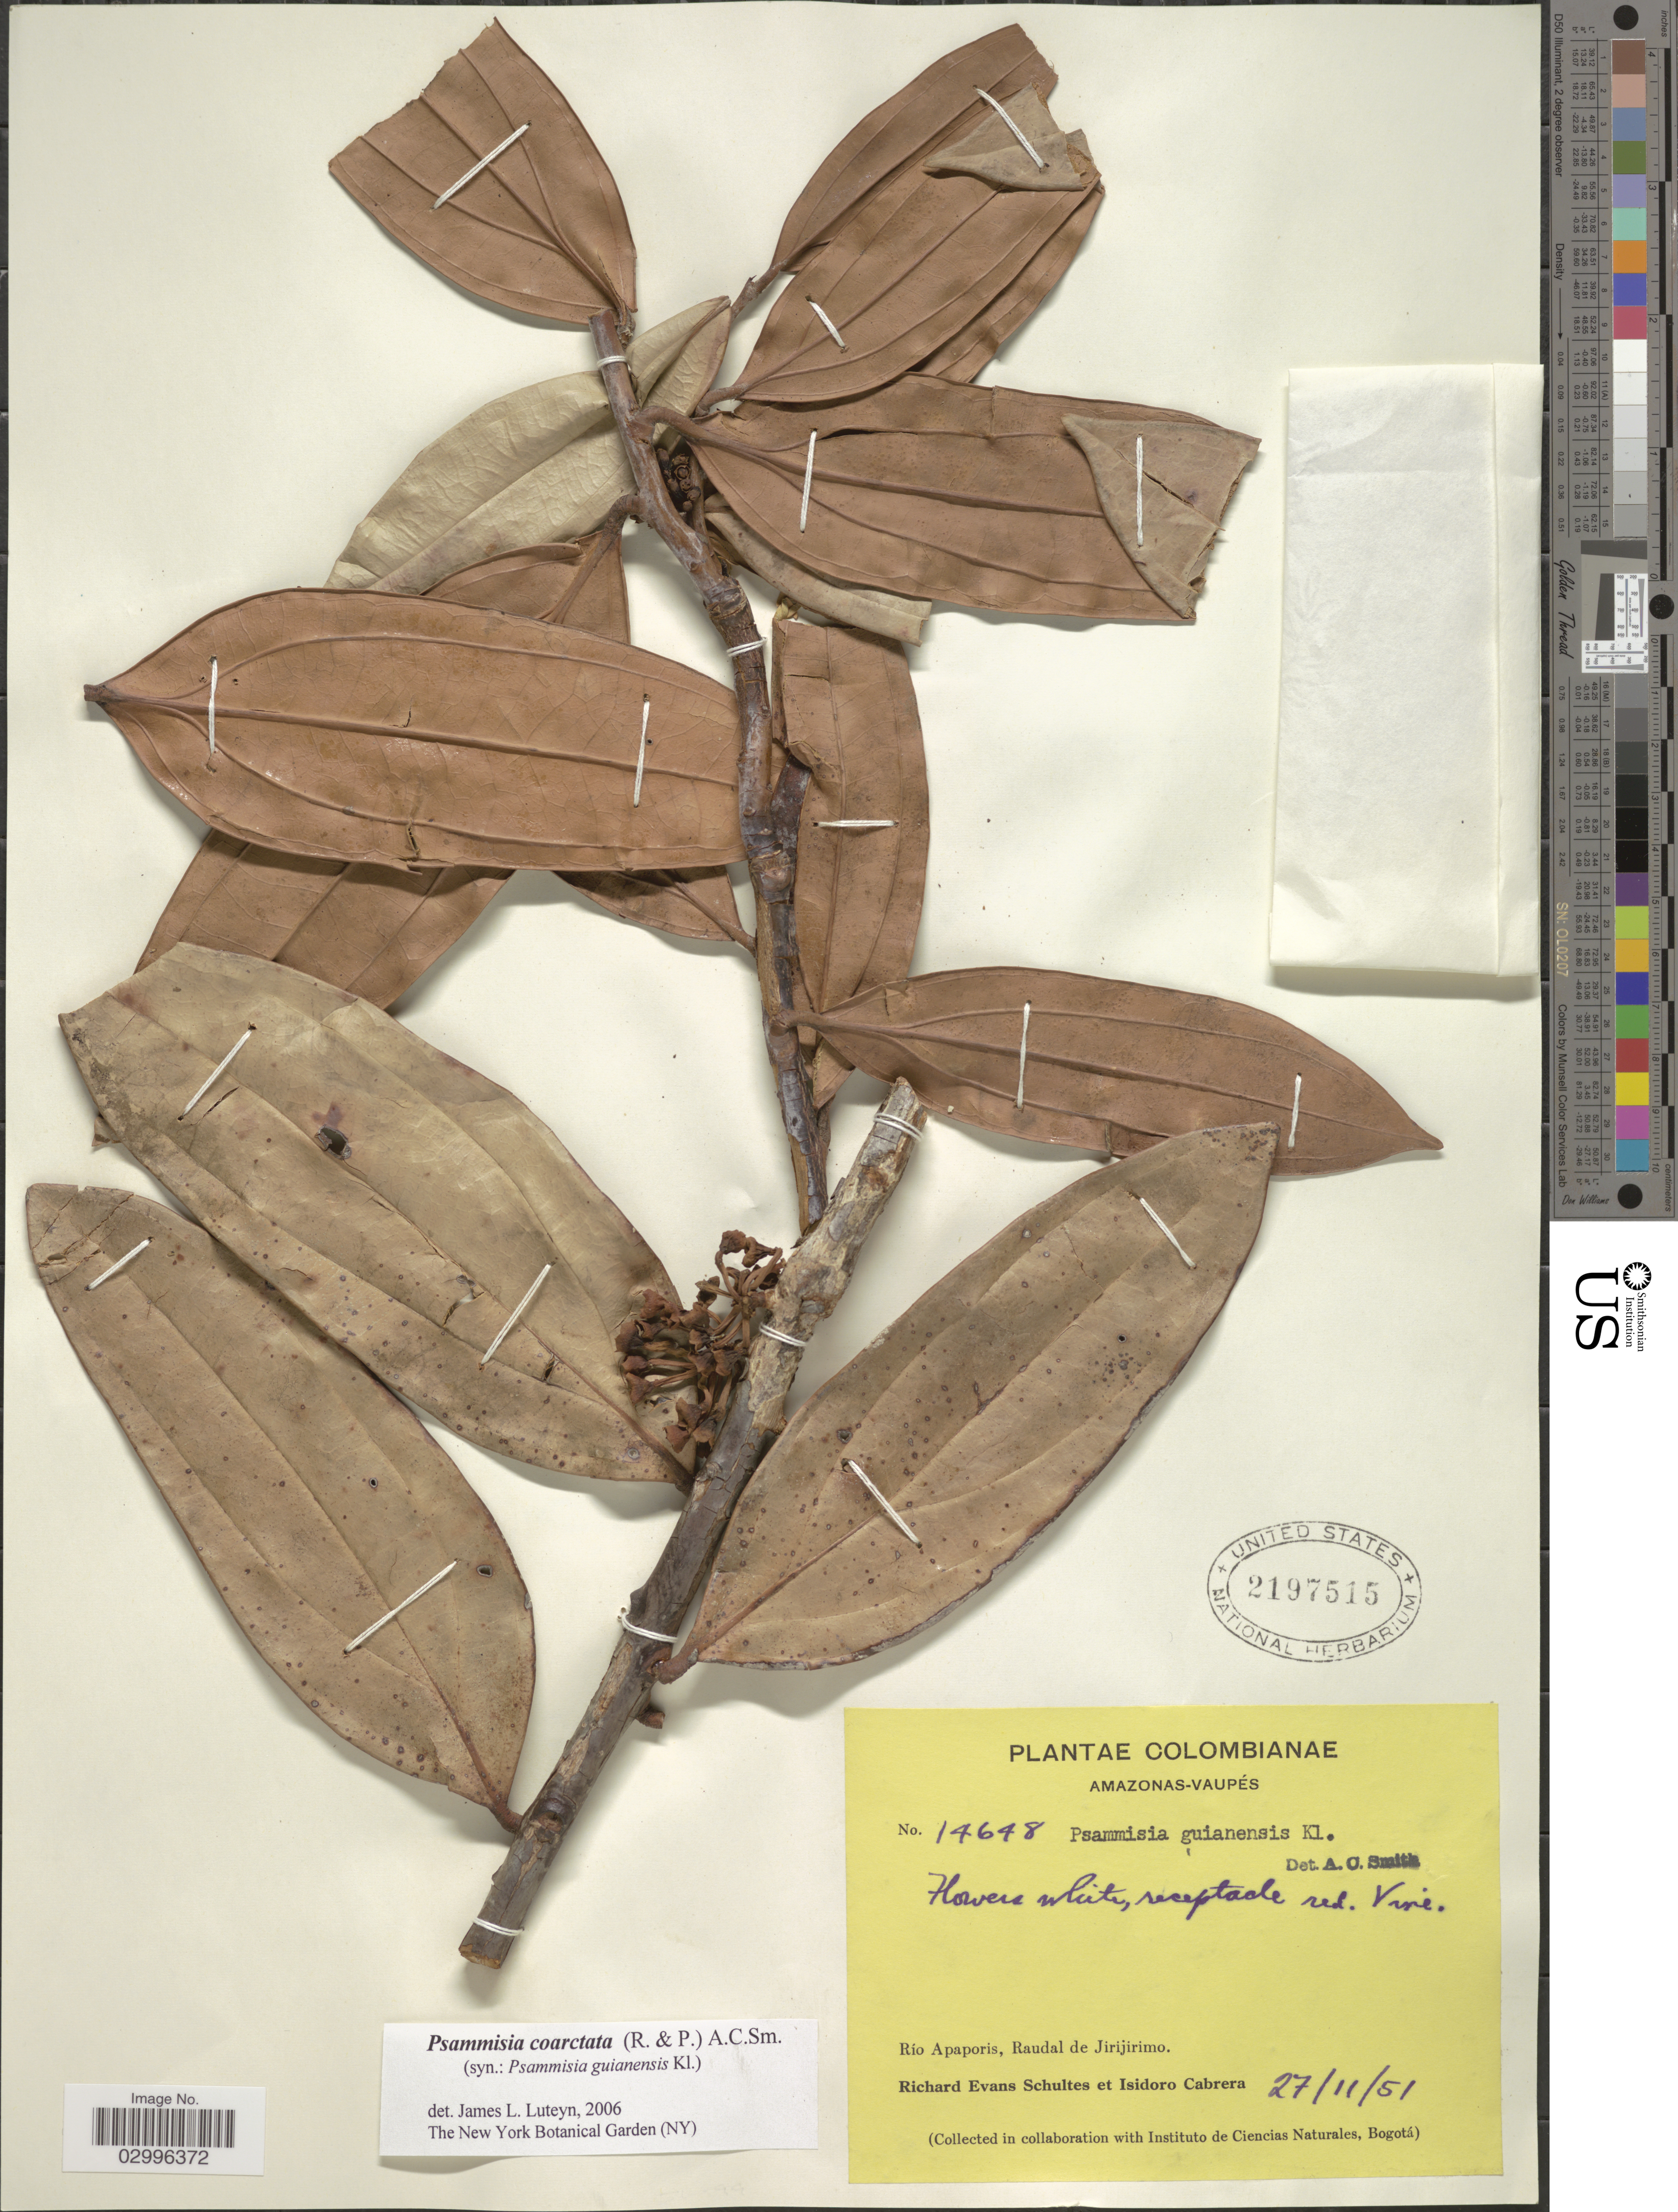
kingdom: Plantae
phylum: Tracheophyta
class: Magnoliopsida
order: Ericales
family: Ericaceae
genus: Psammisia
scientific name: Psammisia coarctata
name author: (Ruiz & Pav.) A.C. Sm.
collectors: R. E. Schultes & I. Cabrera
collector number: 14648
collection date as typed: Transcribed d/m/y: 27/11/51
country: Colombia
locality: Amazonas-Vaupés. Río Apaporis, Raudal de Jirijirimo.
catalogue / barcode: US 2197515